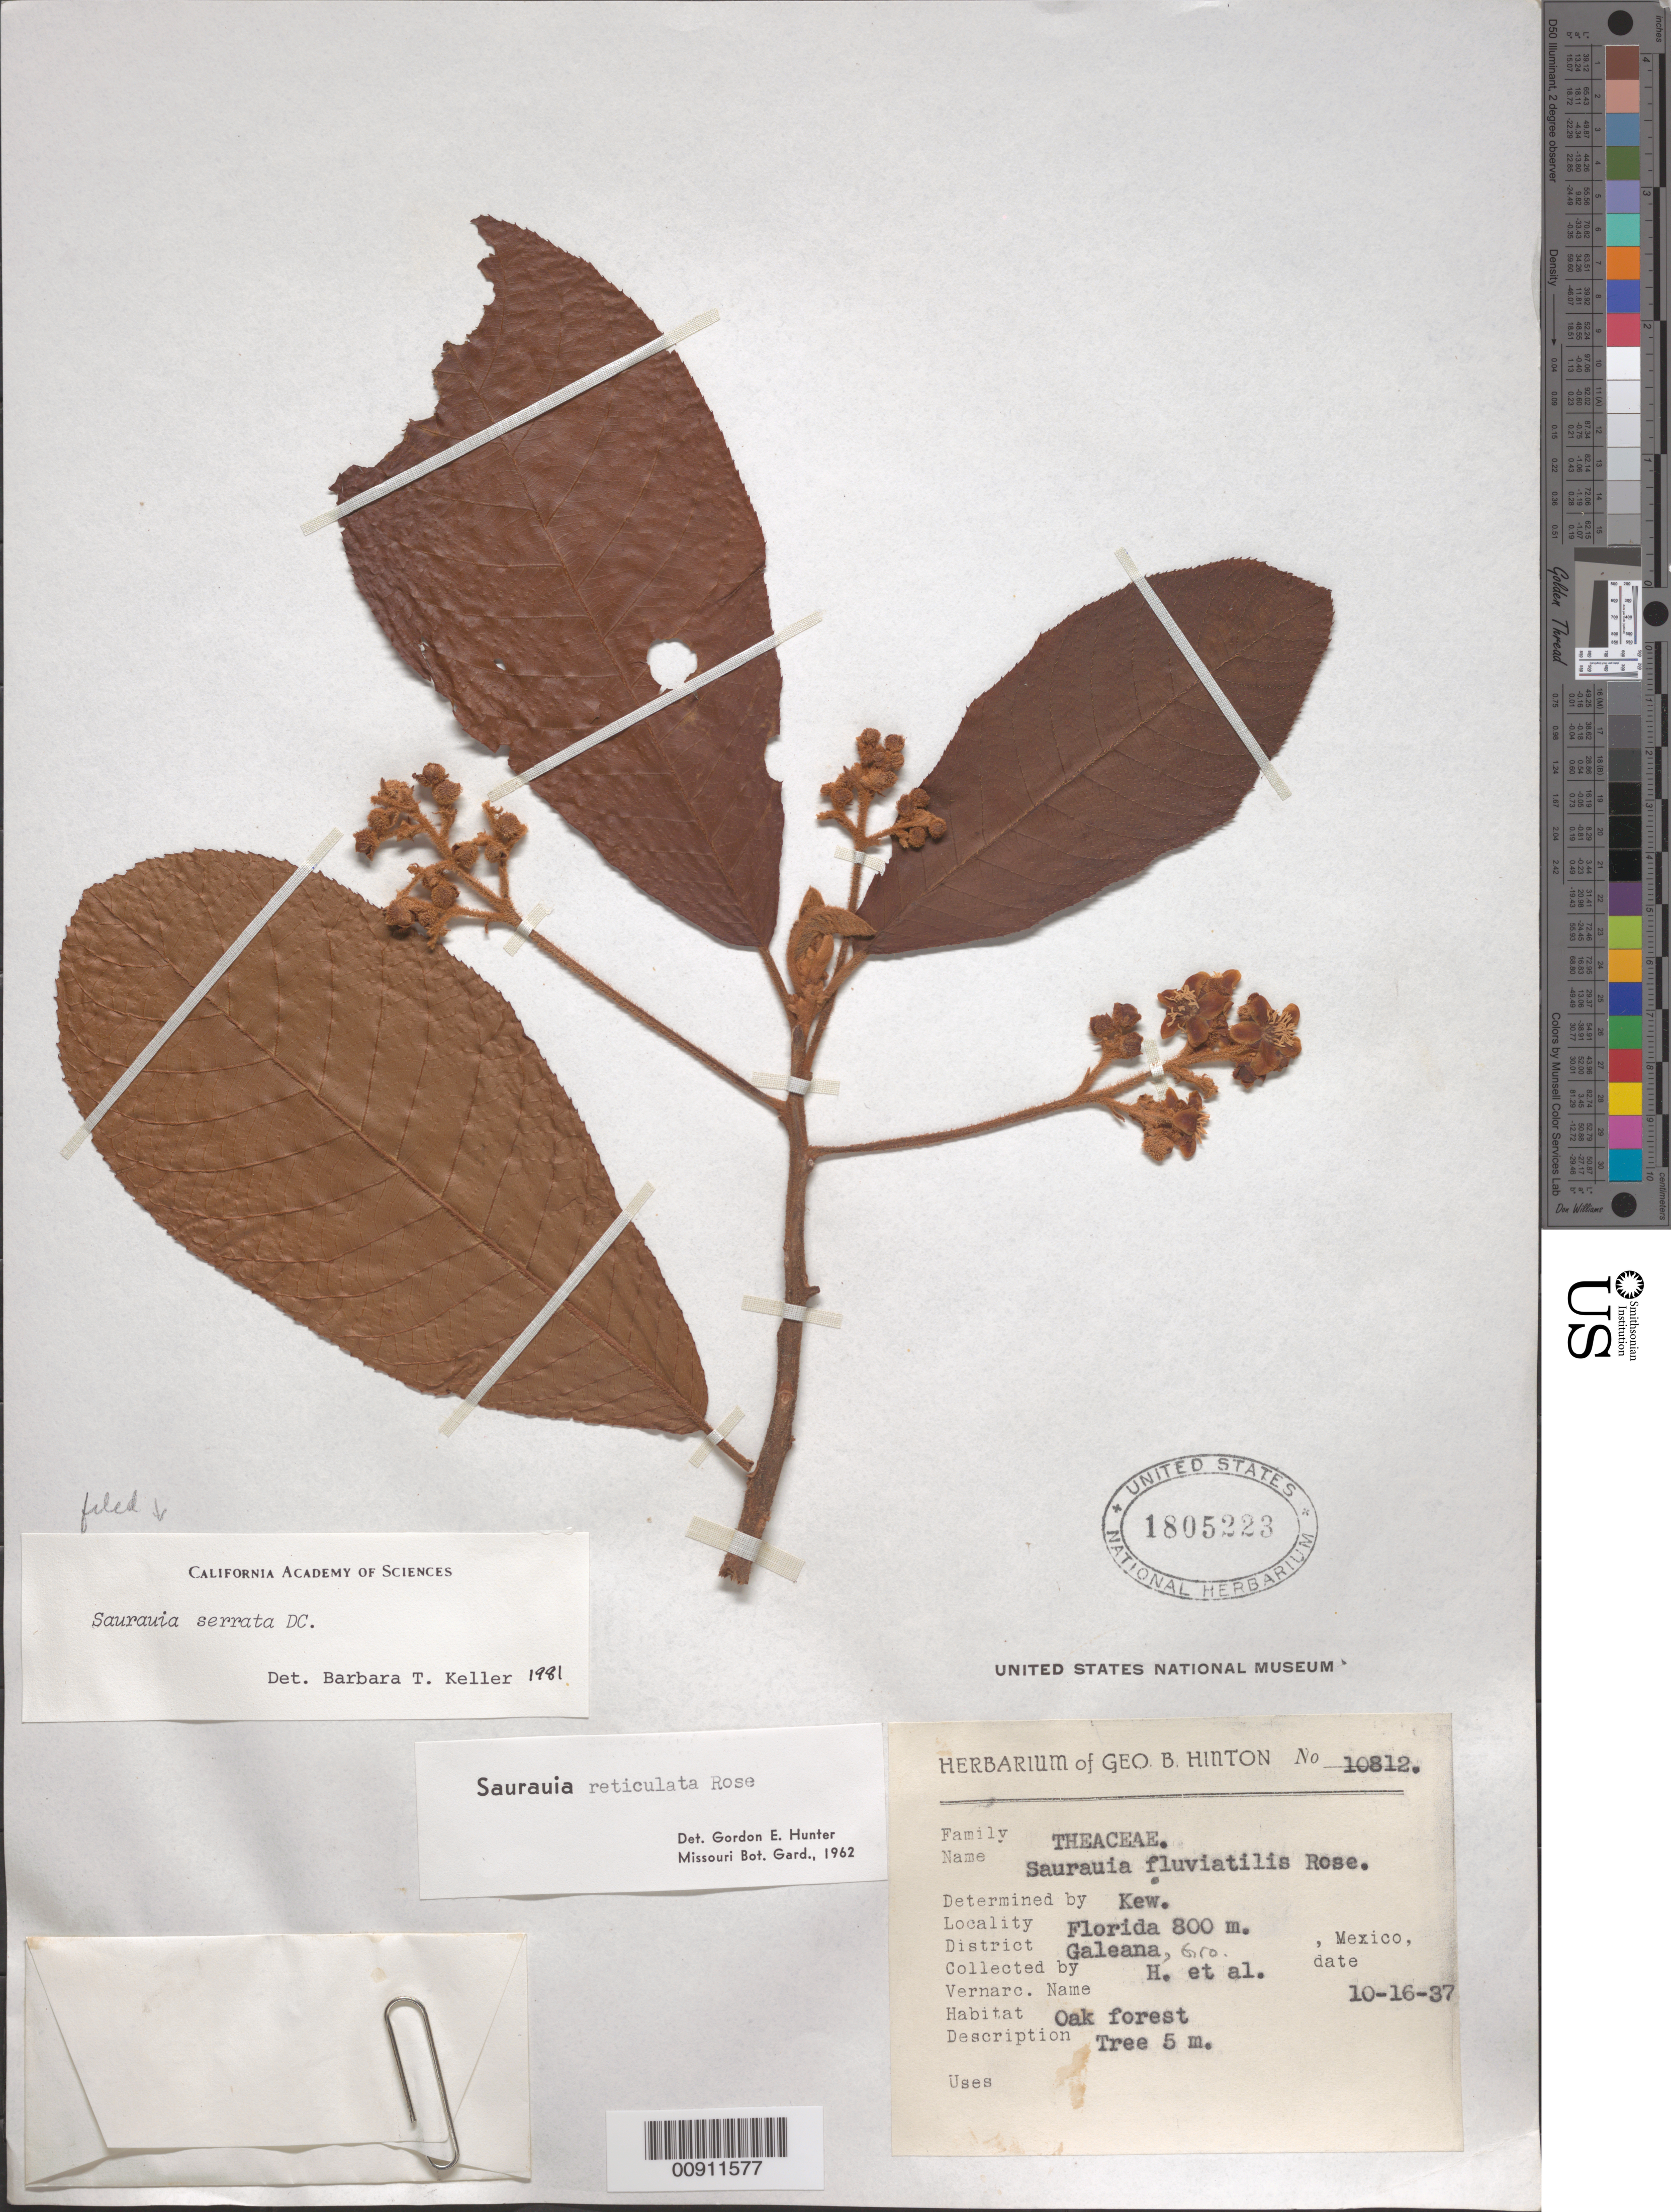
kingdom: Plantae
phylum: Tracheophyta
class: Magnoliopsida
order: Ericales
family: Actinidiaceae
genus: Saurauia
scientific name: Saurauia serrata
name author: DC.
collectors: G. B. Hinton & et al.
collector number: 10812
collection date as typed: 16 Oct 1937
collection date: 1937-10-16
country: Mexico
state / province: Guerrero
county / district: Galeana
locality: Florida, District Galeana, Guerrero.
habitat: Oak forest.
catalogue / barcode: US 1805223